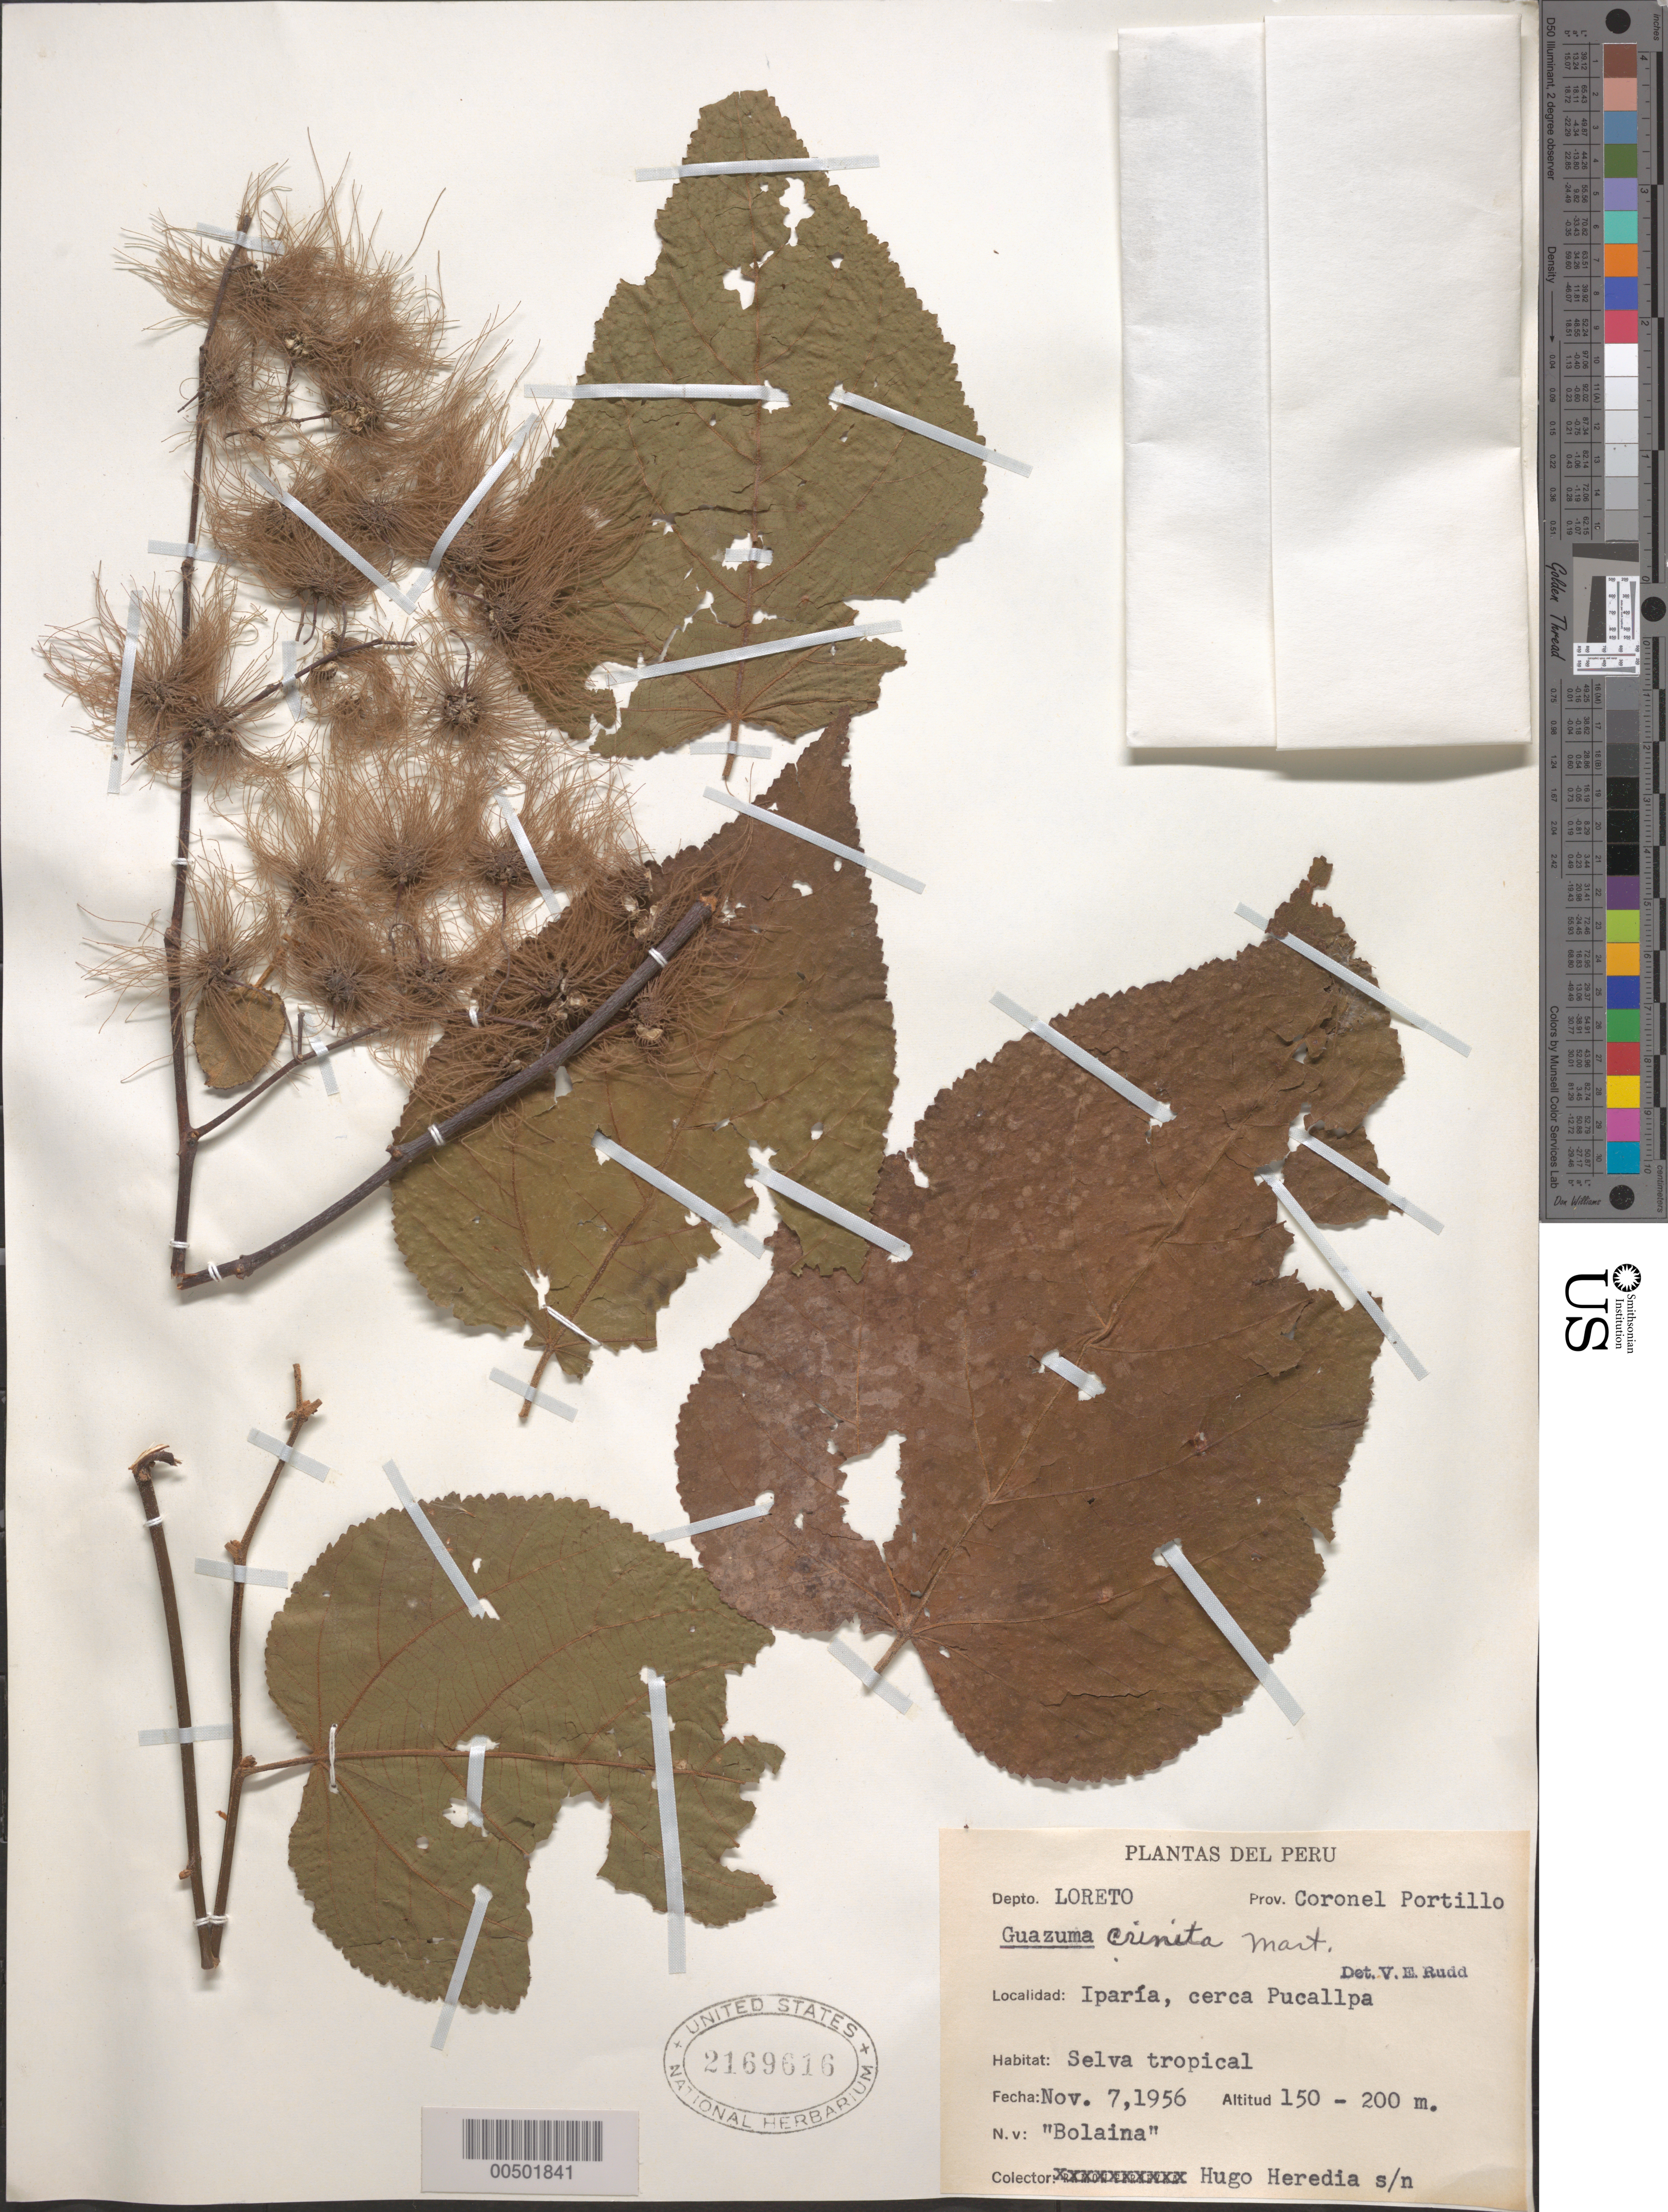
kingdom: Plantae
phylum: Tracheophyta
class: Magnoliopsida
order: Malvales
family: Malvaceae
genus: Guazuma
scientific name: Guazuma crinita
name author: Mart.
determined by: Rudd, V. E.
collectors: H. Heredia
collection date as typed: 07 Nov 1956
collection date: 1956-11-07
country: Peru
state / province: Ucayali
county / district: Coronel Portillo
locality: Coronel Portillo Prov., Iparía, cerca Pucallpa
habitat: Selva tropical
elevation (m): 150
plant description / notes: Common name: Bolaina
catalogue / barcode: US 2169616